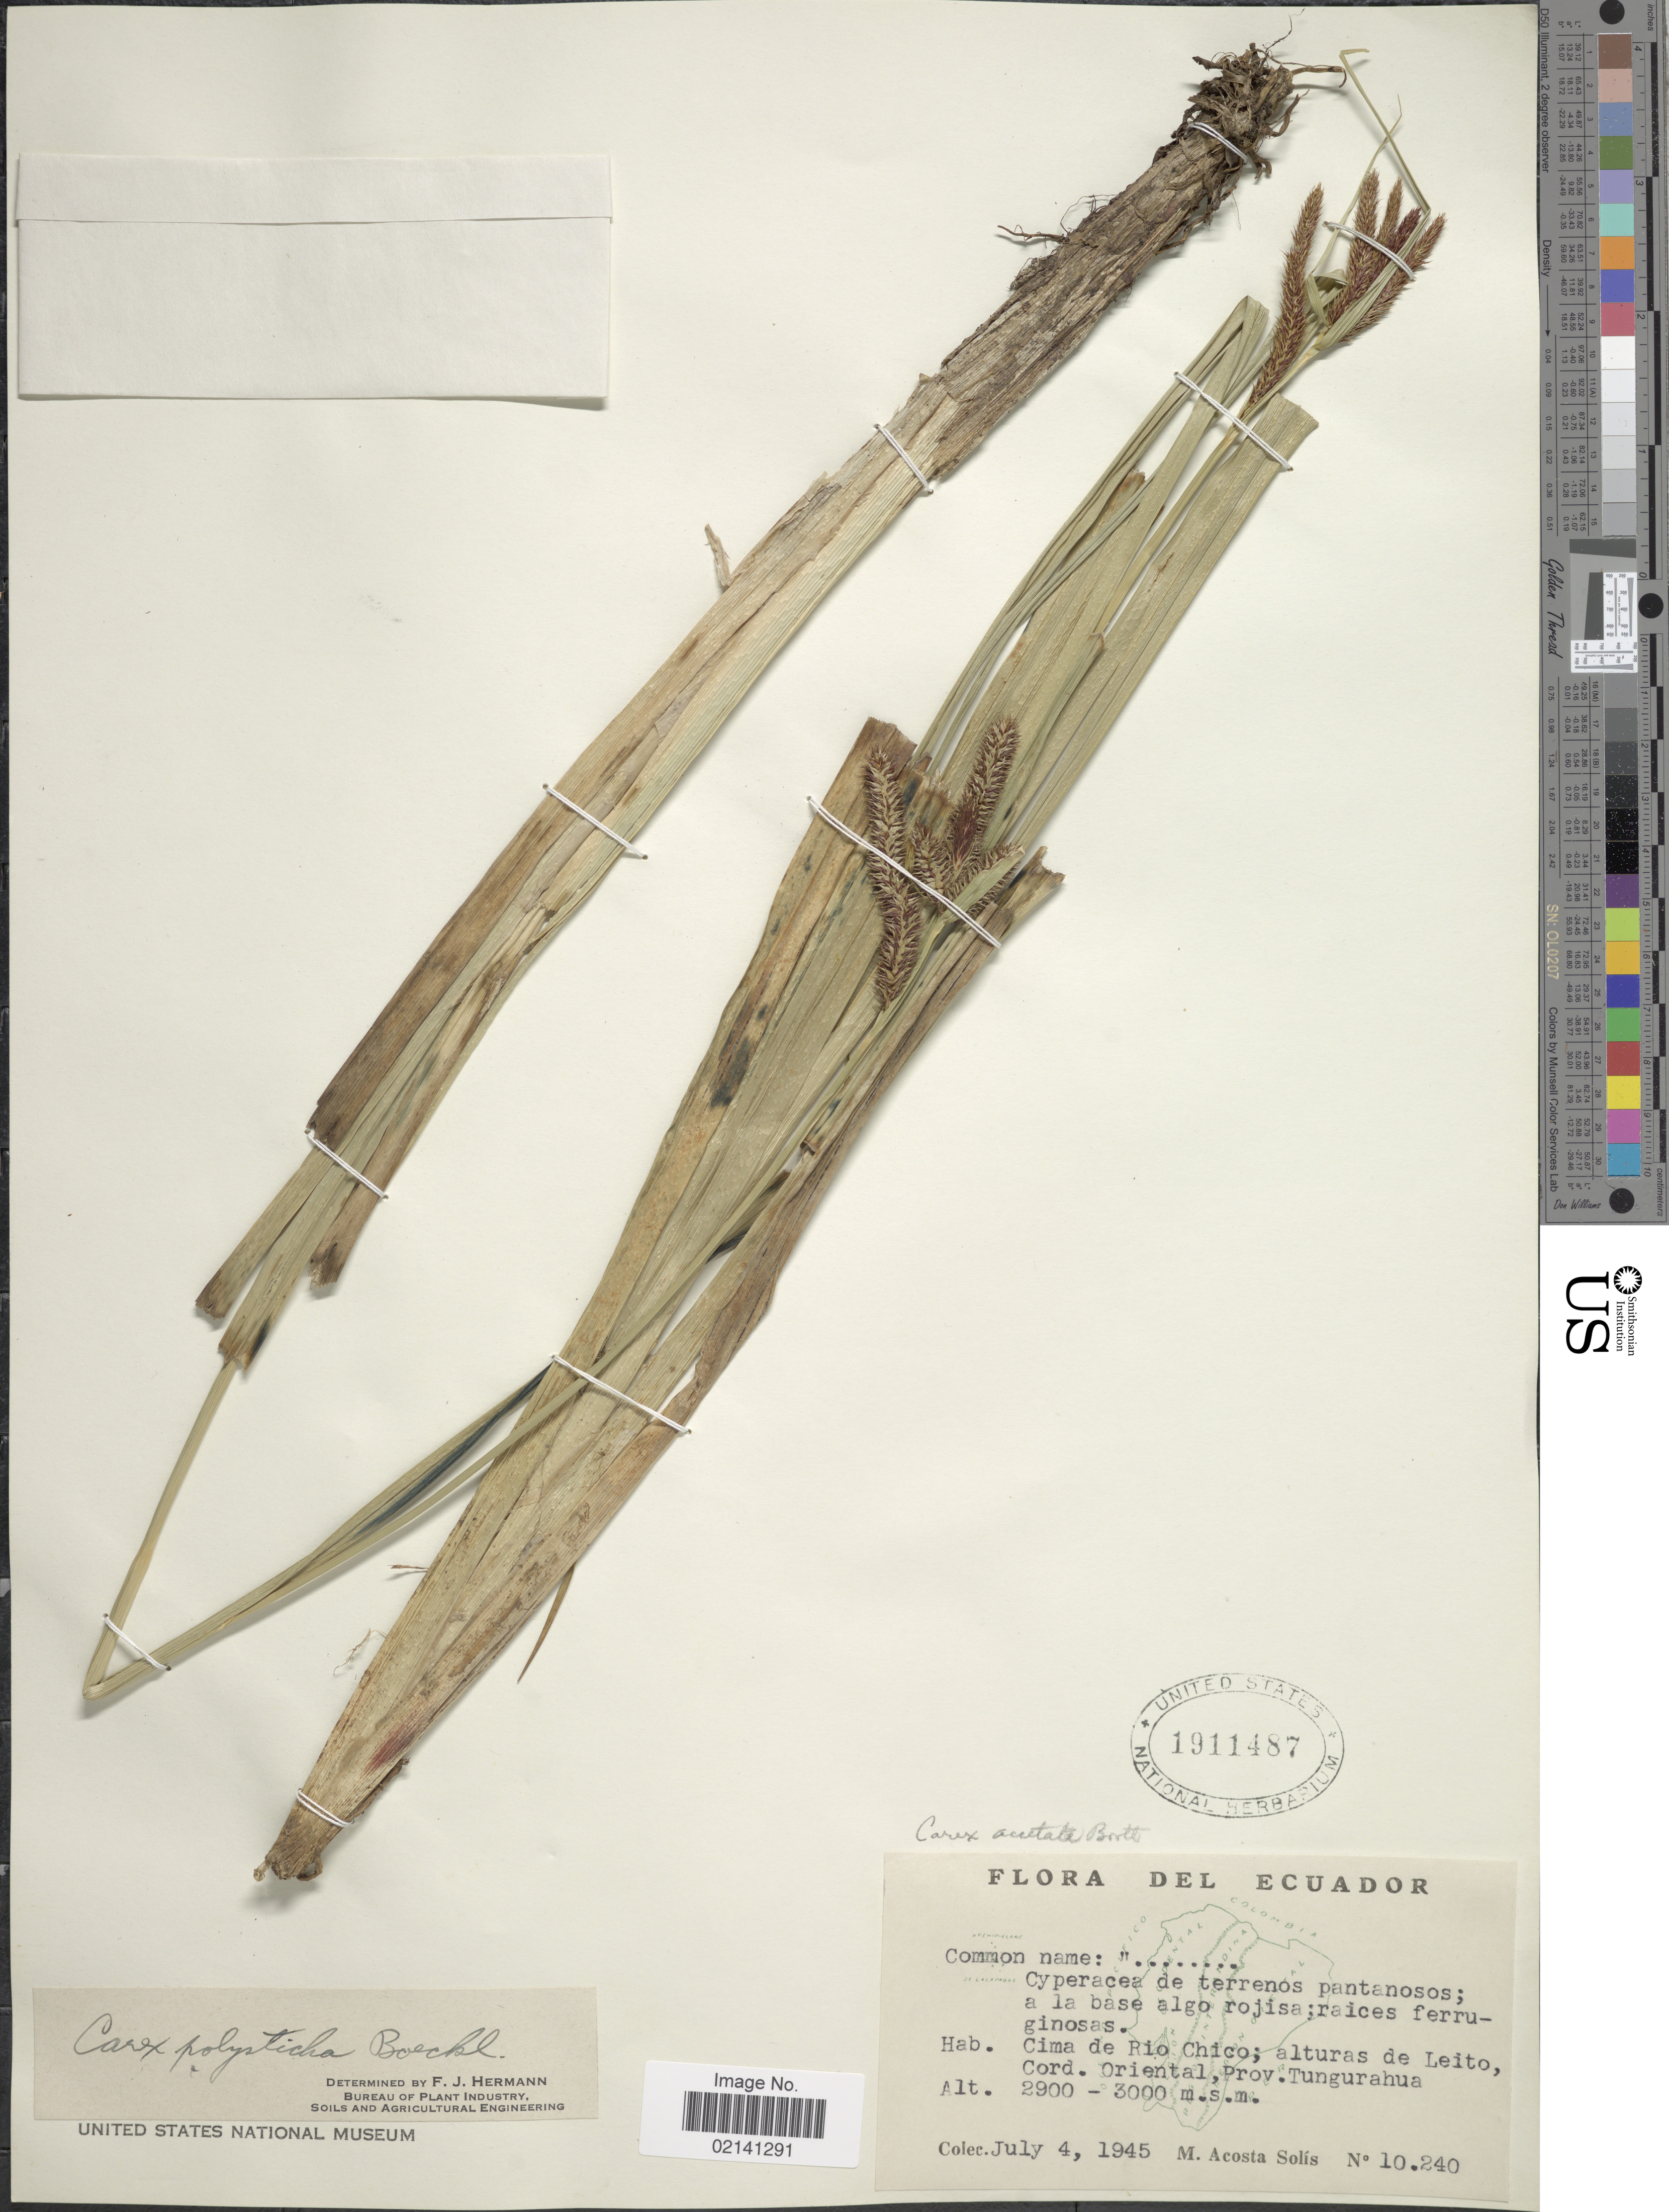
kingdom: Plantae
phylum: Tracheophyta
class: Liliopsida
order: Poales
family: Cyperaceae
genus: Carex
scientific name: Carex polysticha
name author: Boeckeler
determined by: Jiménez-Mejías, P.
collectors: M. Acosta Solis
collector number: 10240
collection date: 1945-07-04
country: Ecuador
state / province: Tungurahua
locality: Cima de Rio Chico; alturas de Leito, Cord. Oriental.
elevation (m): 2900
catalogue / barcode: US 1911487